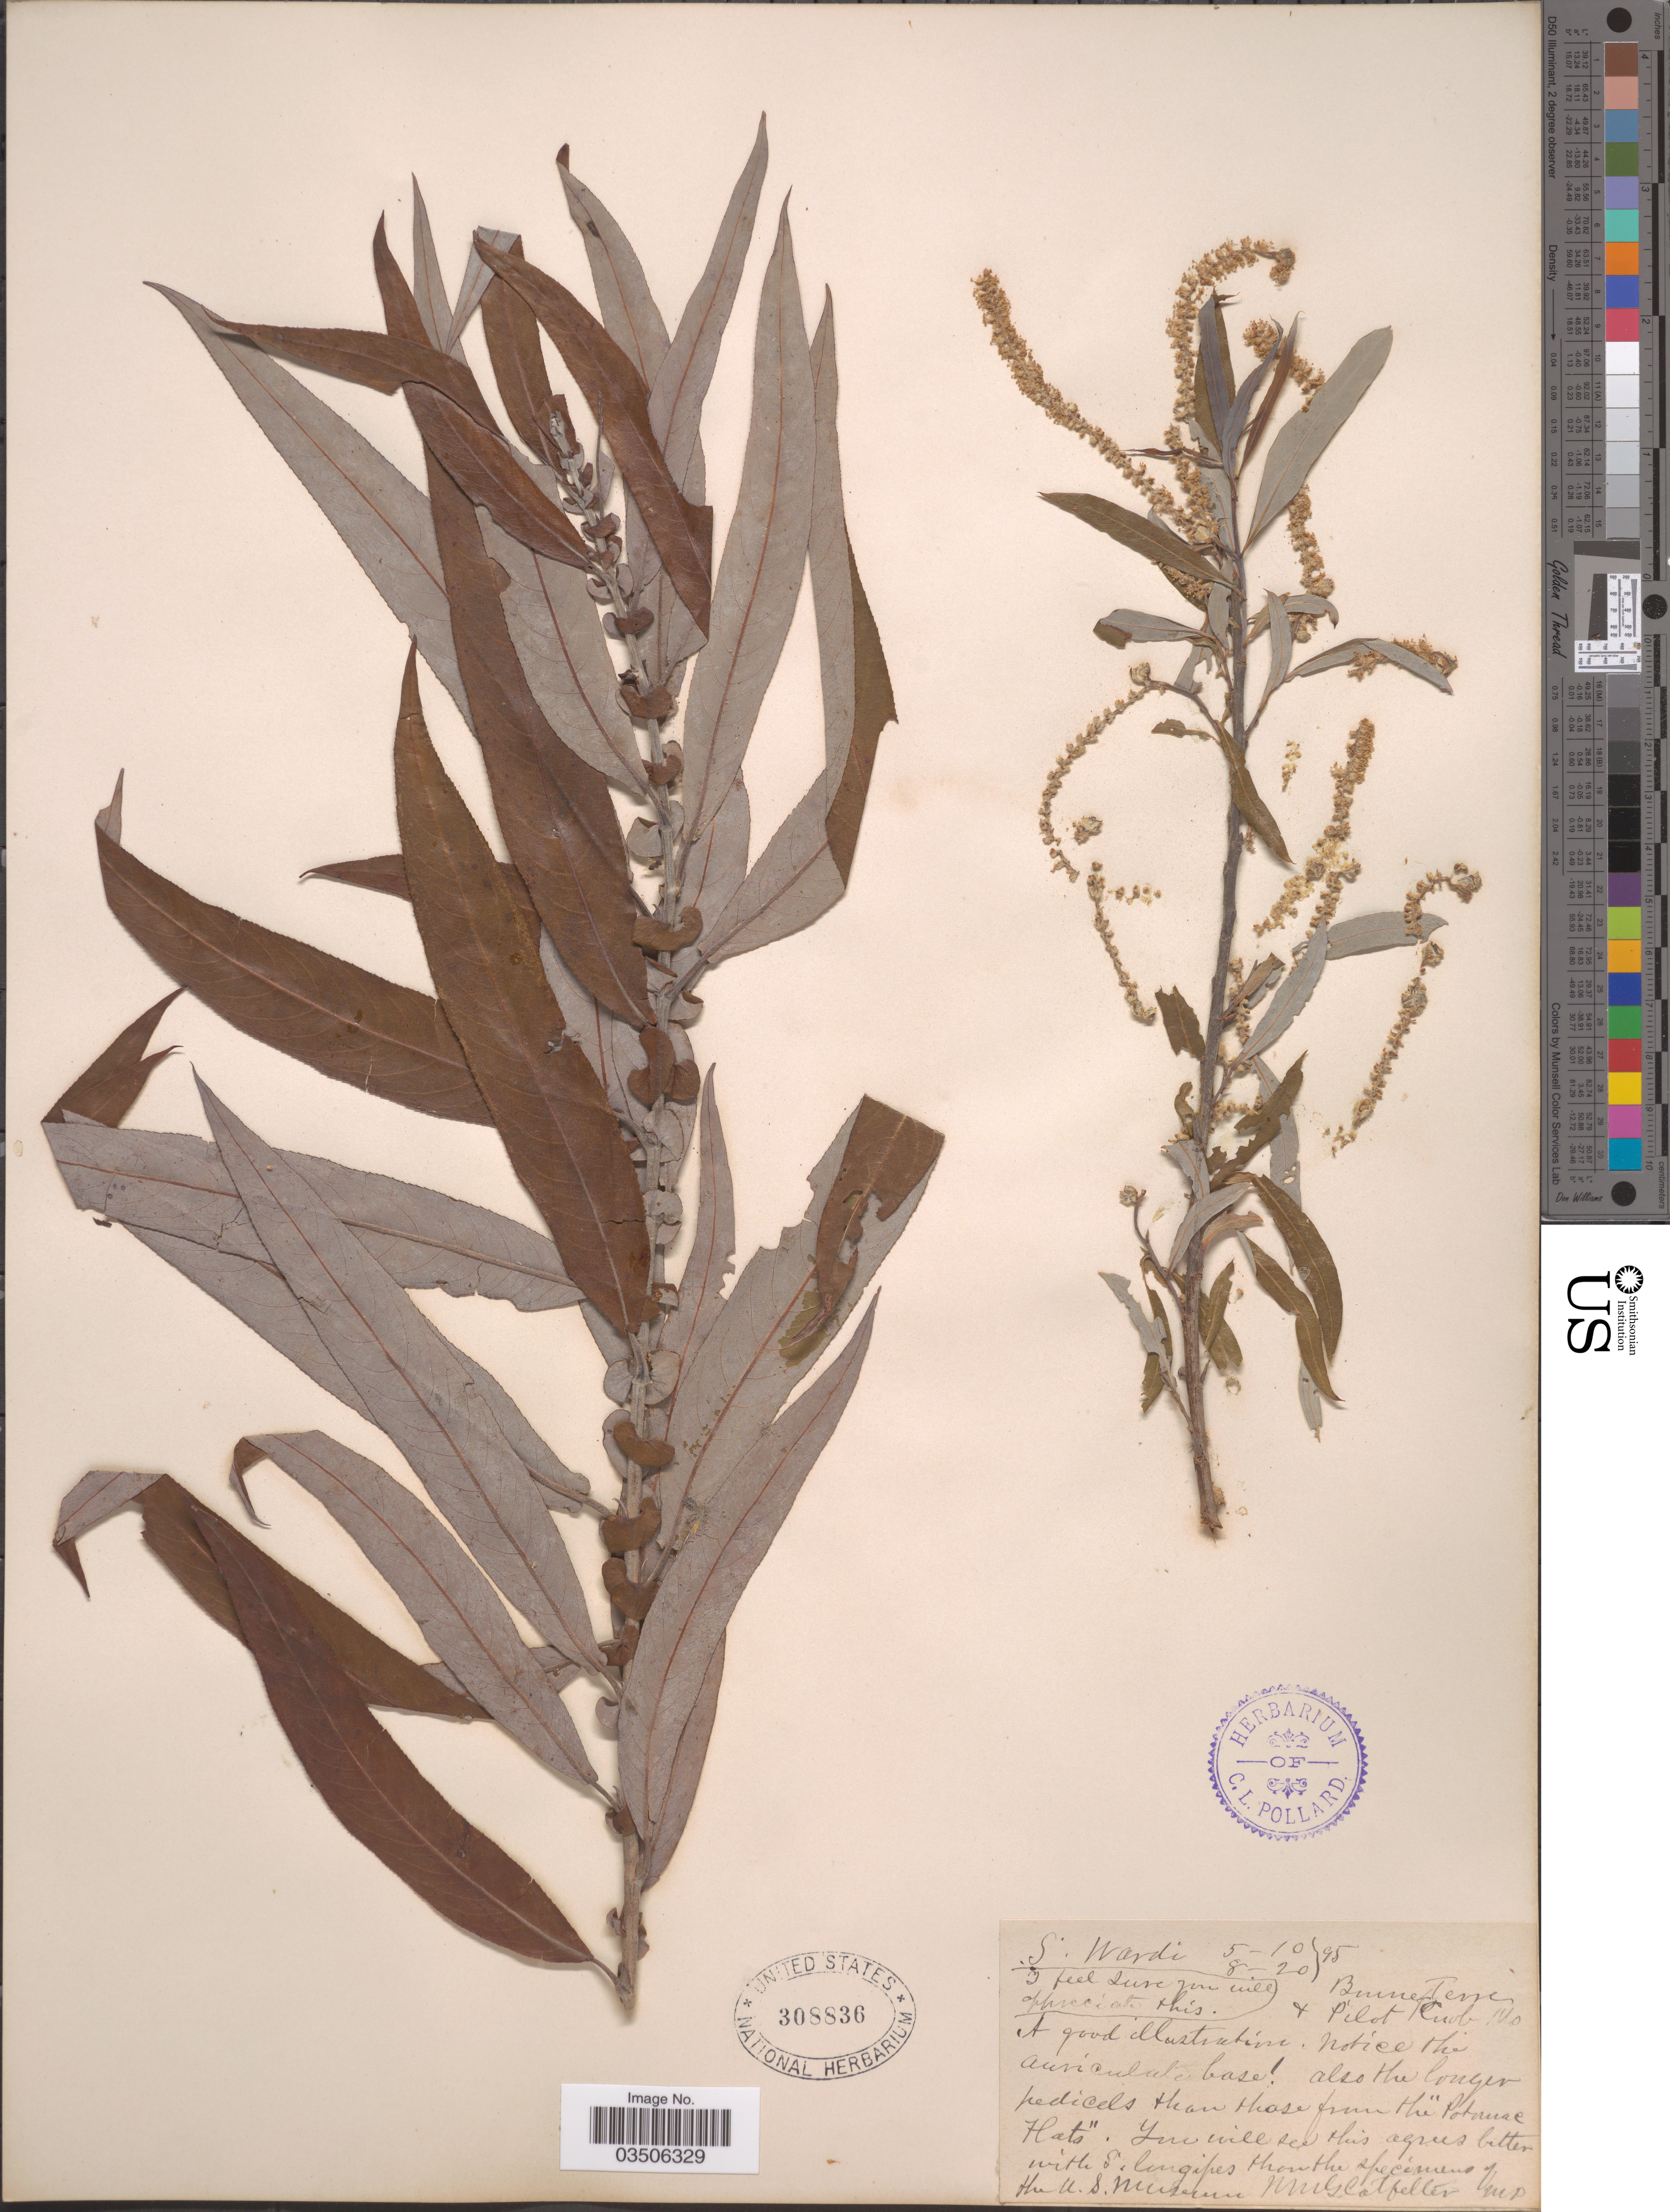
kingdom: Plantae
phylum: Tracheophyta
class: Magnoliopsida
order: Malpighiales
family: Salicaceae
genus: Salix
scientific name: Salix wardii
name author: Bebb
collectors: N. M. Glatfelter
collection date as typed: Transcribed d/m/y: 10/5/95 to 20/8/95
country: United States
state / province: Missouri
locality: Bonne Terre & Pilot Knob.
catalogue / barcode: US 308836